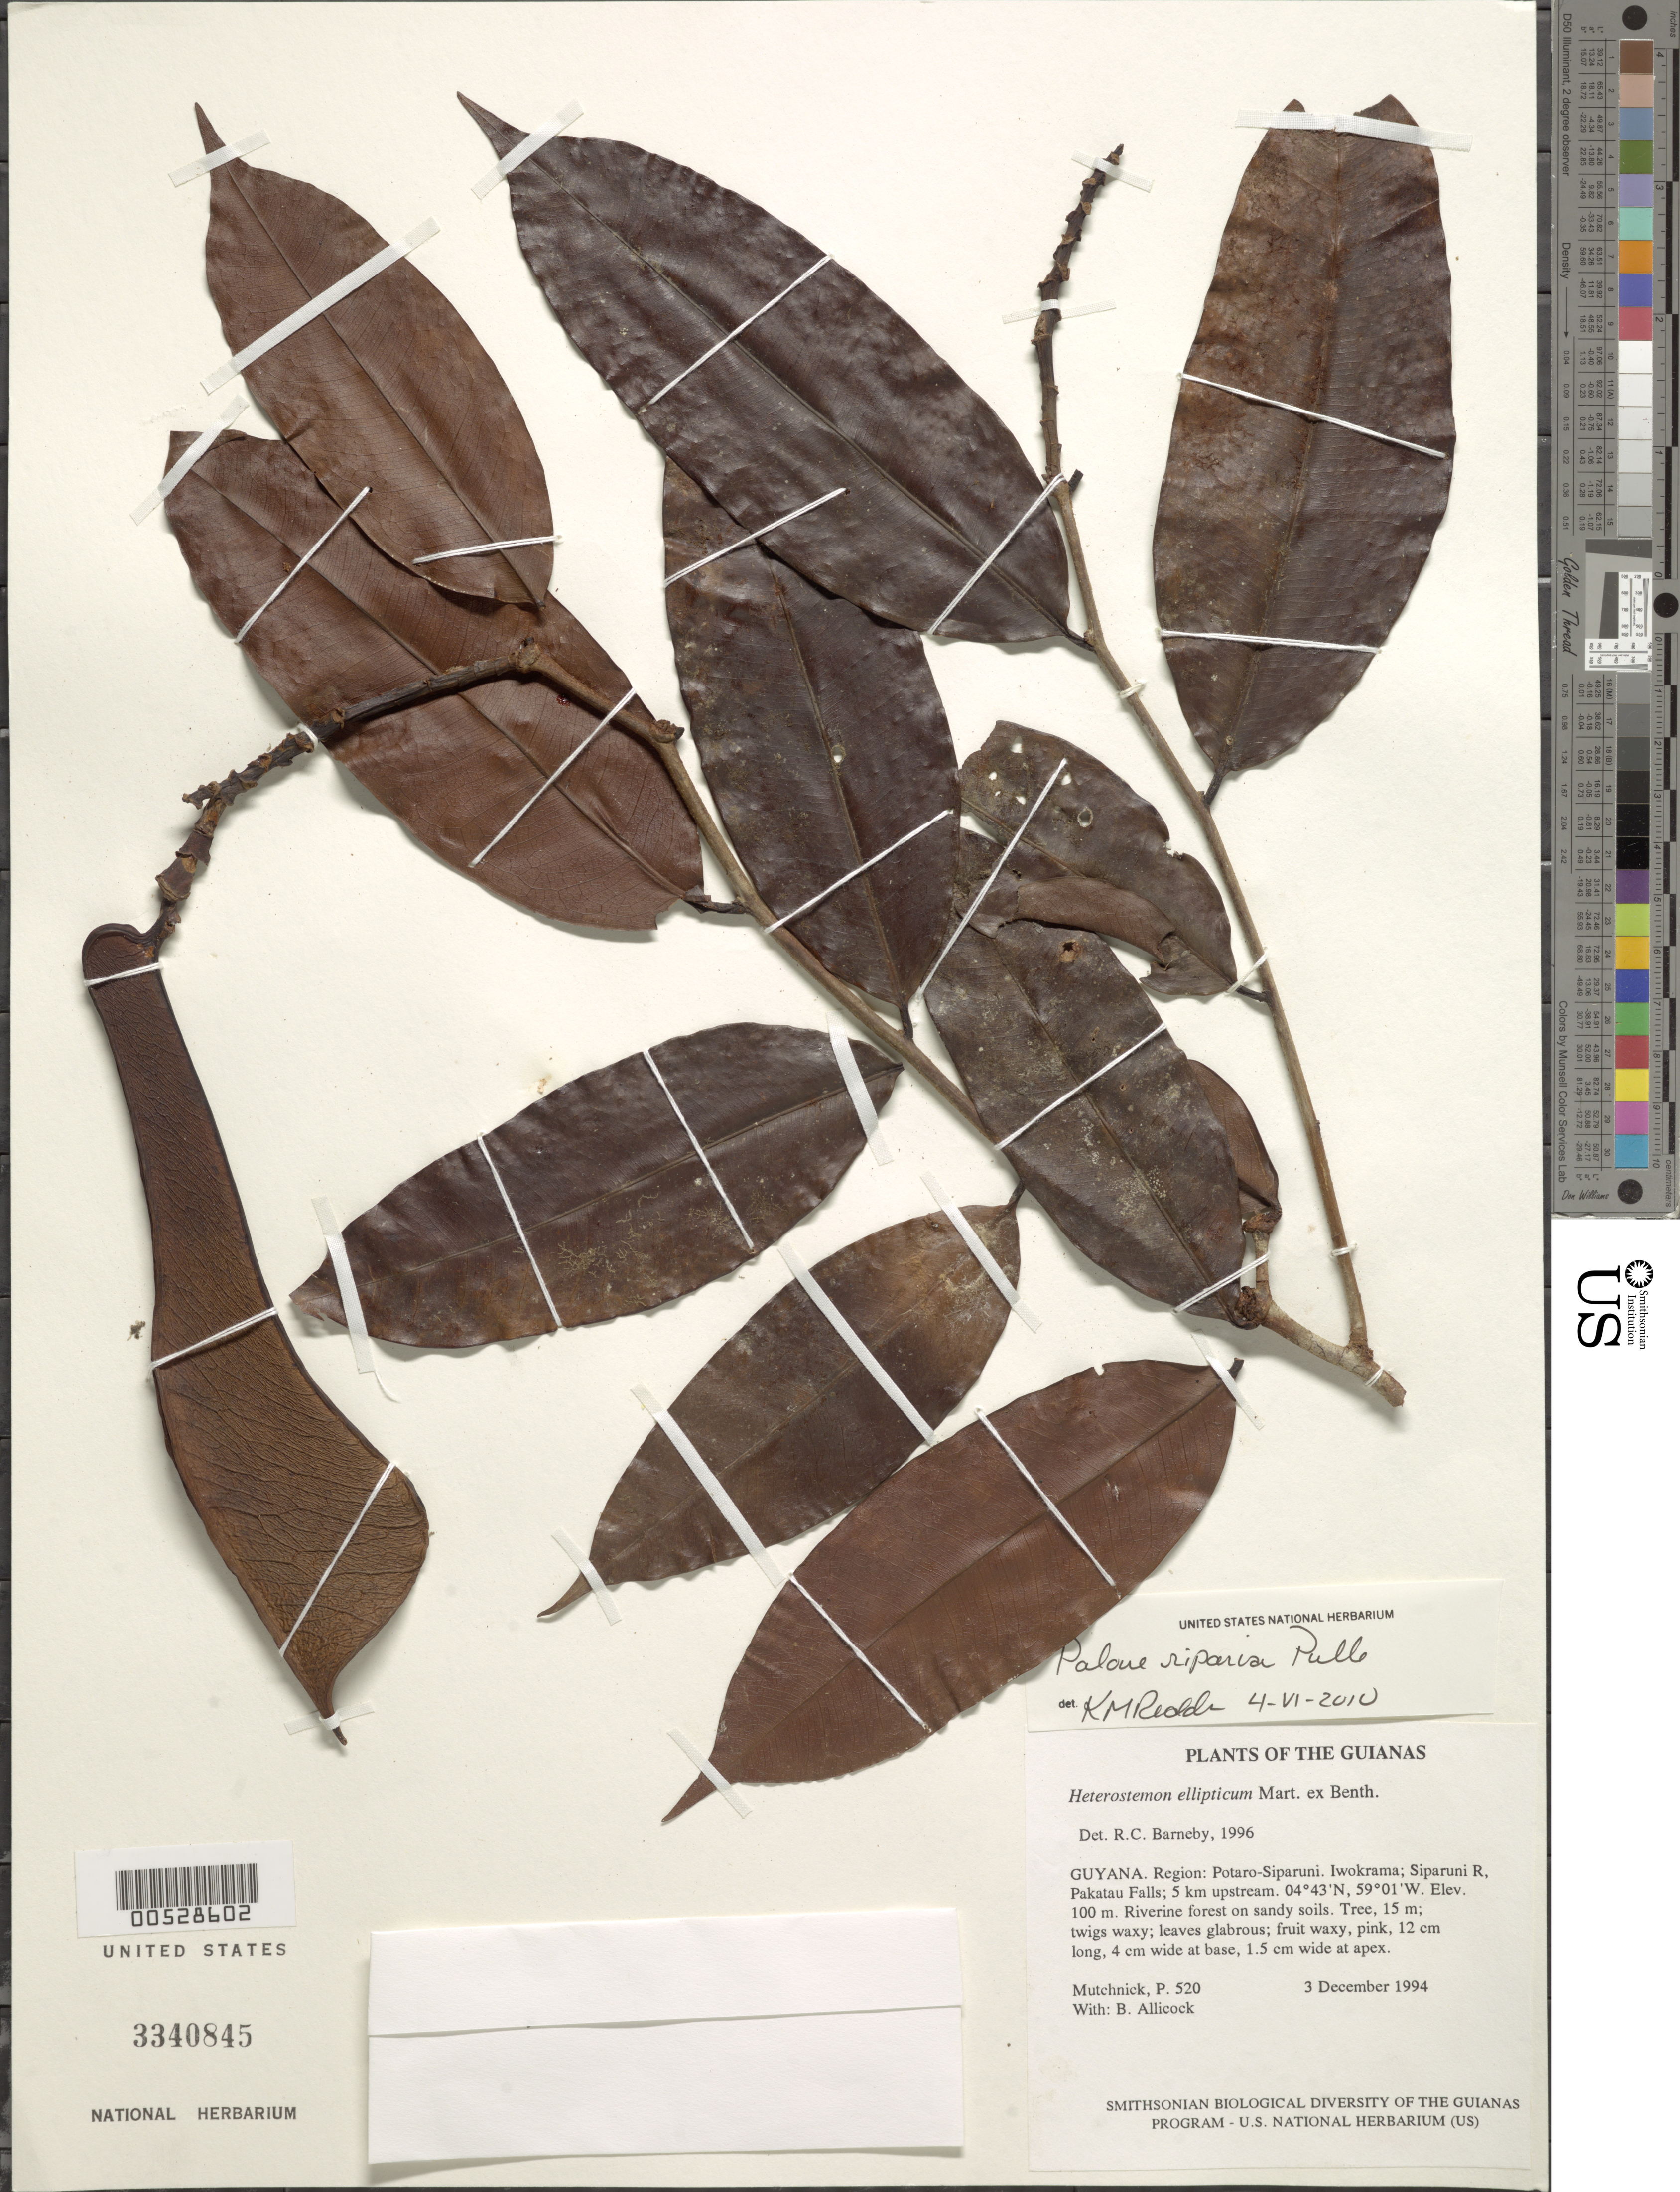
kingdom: Plantae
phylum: Tracheophyta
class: Magnoliopsida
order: Fabales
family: Fabaceae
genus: Paloue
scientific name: Paloue riparia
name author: Pulle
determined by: Redden, K. M.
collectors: P. Mutchnick & B. Allicock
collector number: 520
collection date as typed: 3 December 1994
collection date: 1994-12-03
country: Guyana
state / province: Potaro-Siparuni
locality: Iwokrama; Siparuni R, Pakatau Falls; 5 km upstream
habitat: Riverine forest on sandy soils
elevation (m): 100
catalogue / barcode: US 3340845